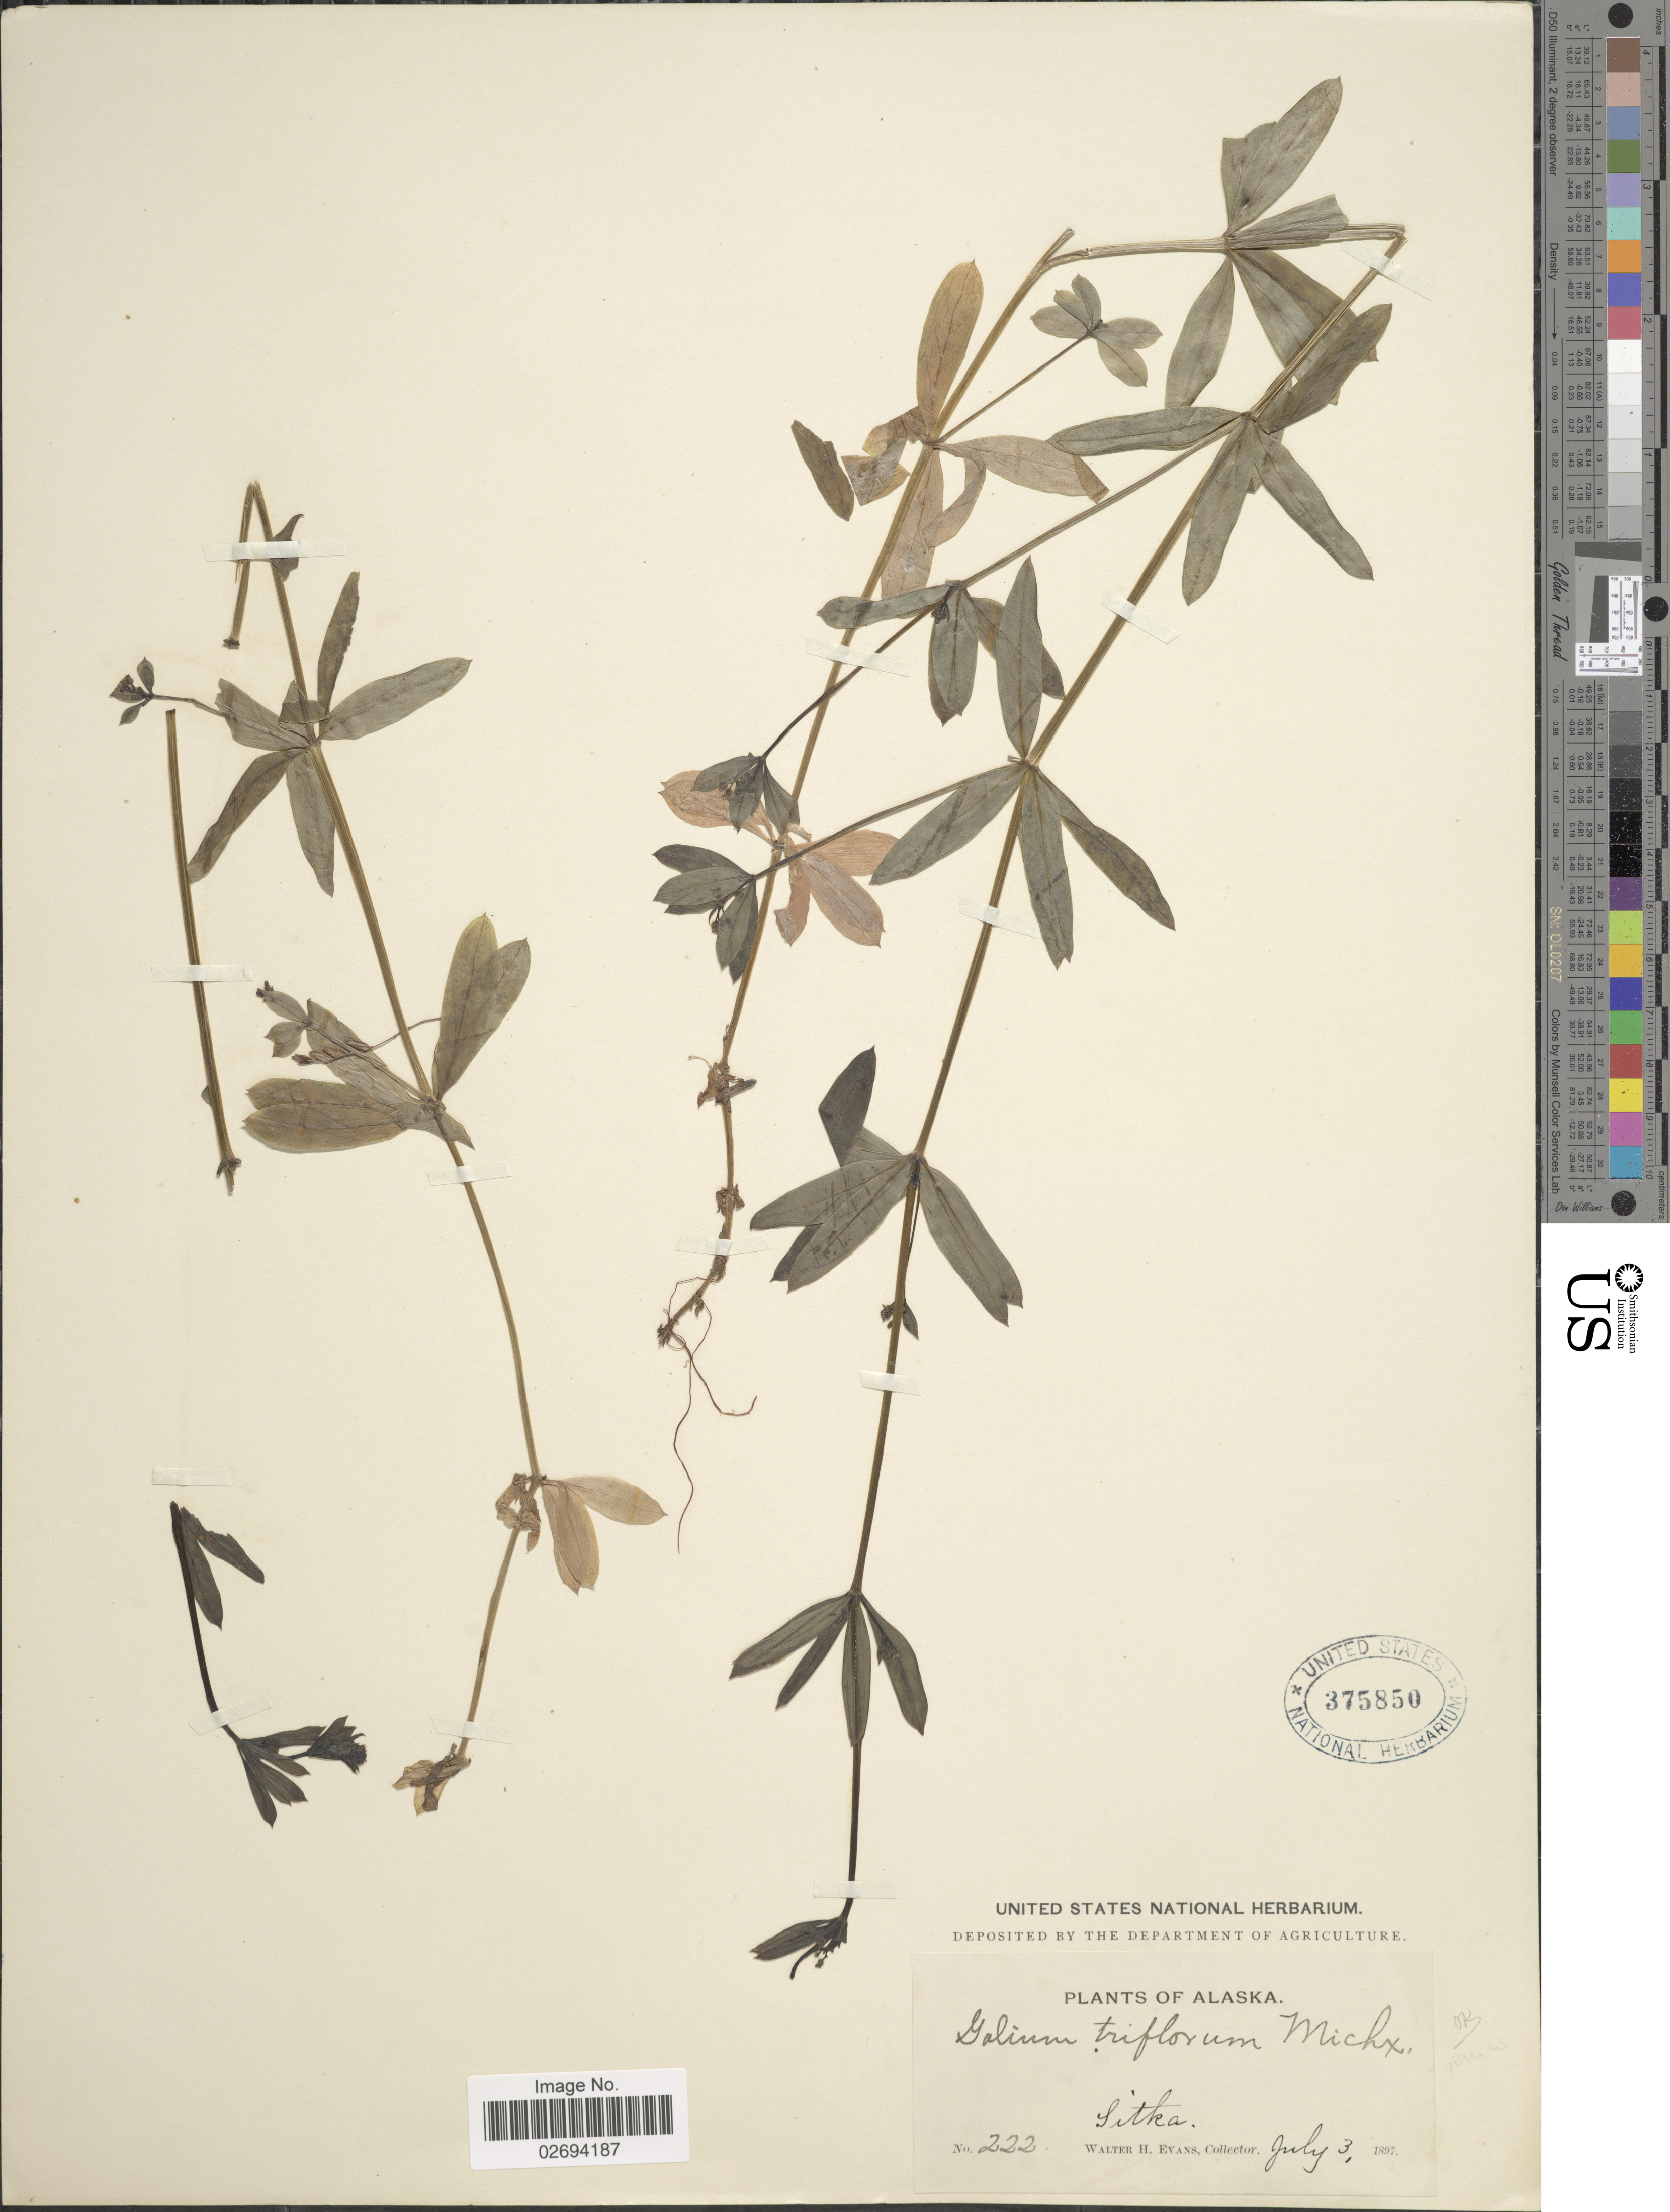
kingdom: Plantae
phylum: Tracheophyta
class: Magnoliopsida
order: Gentianales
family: Rubiaceae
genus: Galium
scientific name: Galium triflorum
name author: Michx.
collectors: W. H. Evans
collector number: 222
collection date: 1897-07-03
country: United States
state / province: Alaska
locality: Sitka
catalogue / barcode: US 375850